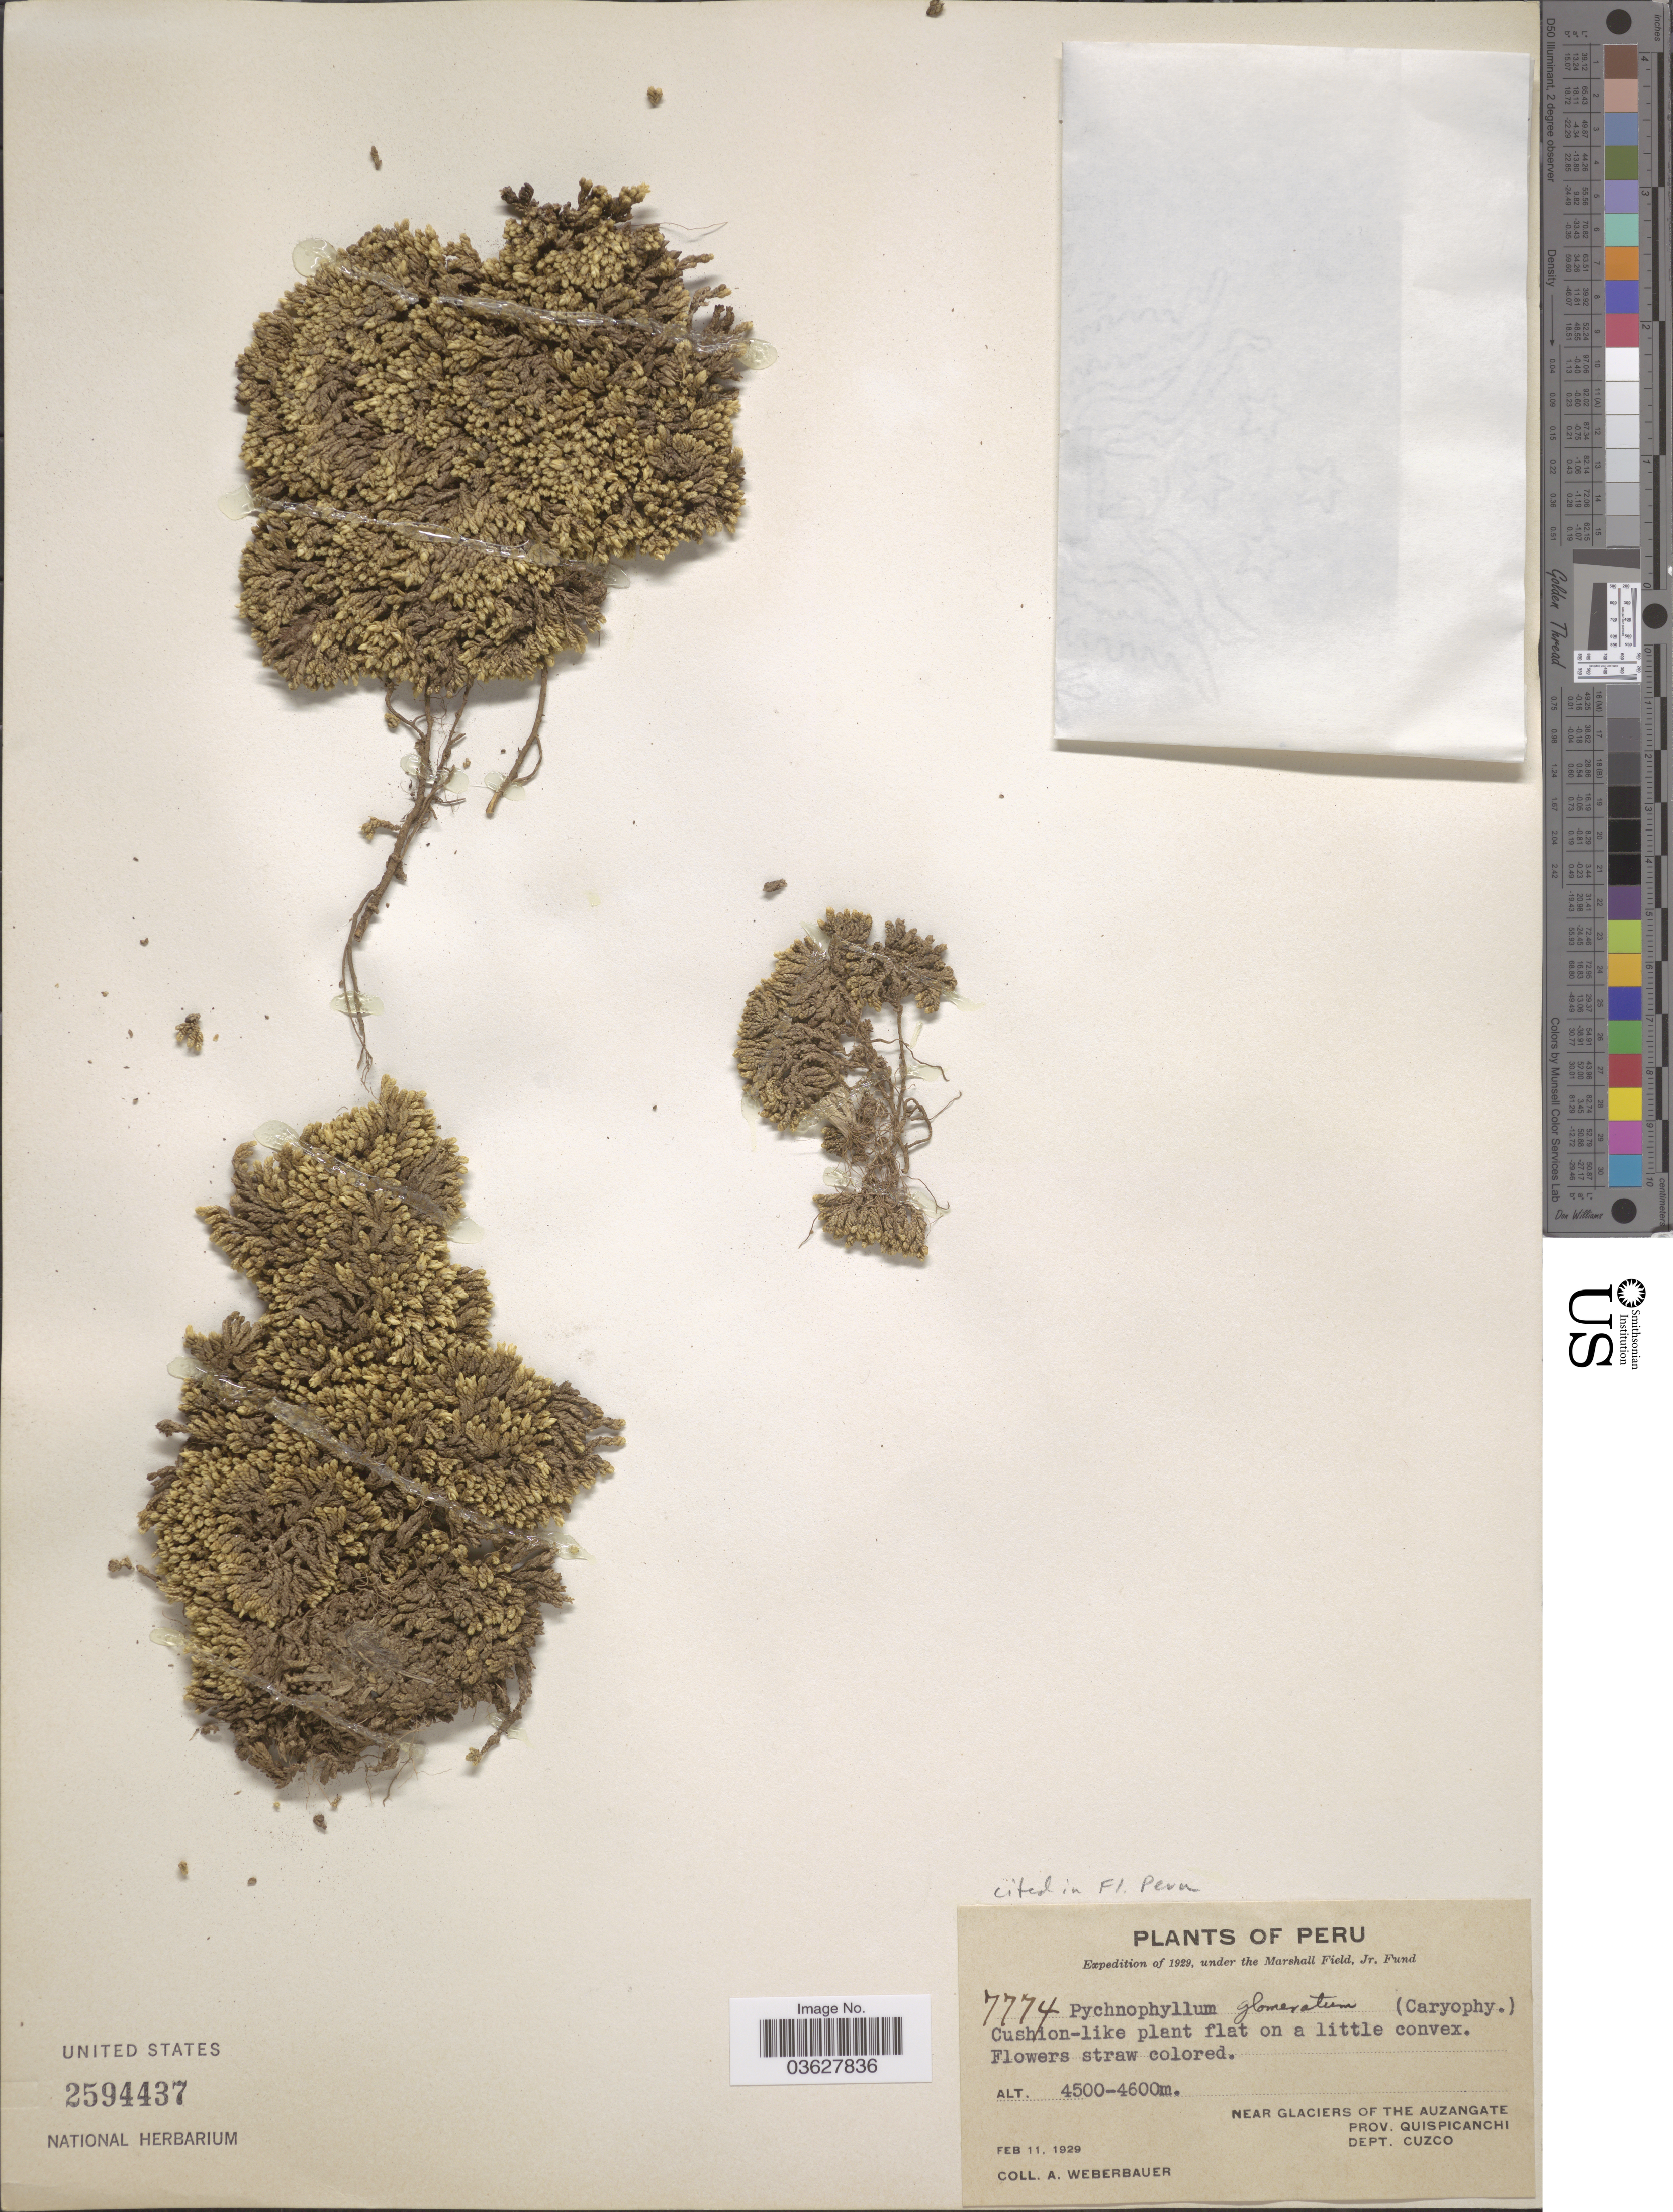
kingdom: Plantae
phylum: Tracheophyta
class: Magnoliopsida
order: Caryophyllales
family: Caryophyllaceae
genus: Pycnophyllum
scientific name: Pycnophyllum glomeratum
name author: Mattf.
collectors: A. Weberbauer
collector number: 7774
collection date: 1929-02-11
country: Peru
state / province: Cusco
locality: Near Glaciers of the Auzangate. Prov. Quispicanchi. Dept. Cuzco.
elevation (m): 4500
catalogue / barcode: US 2594437